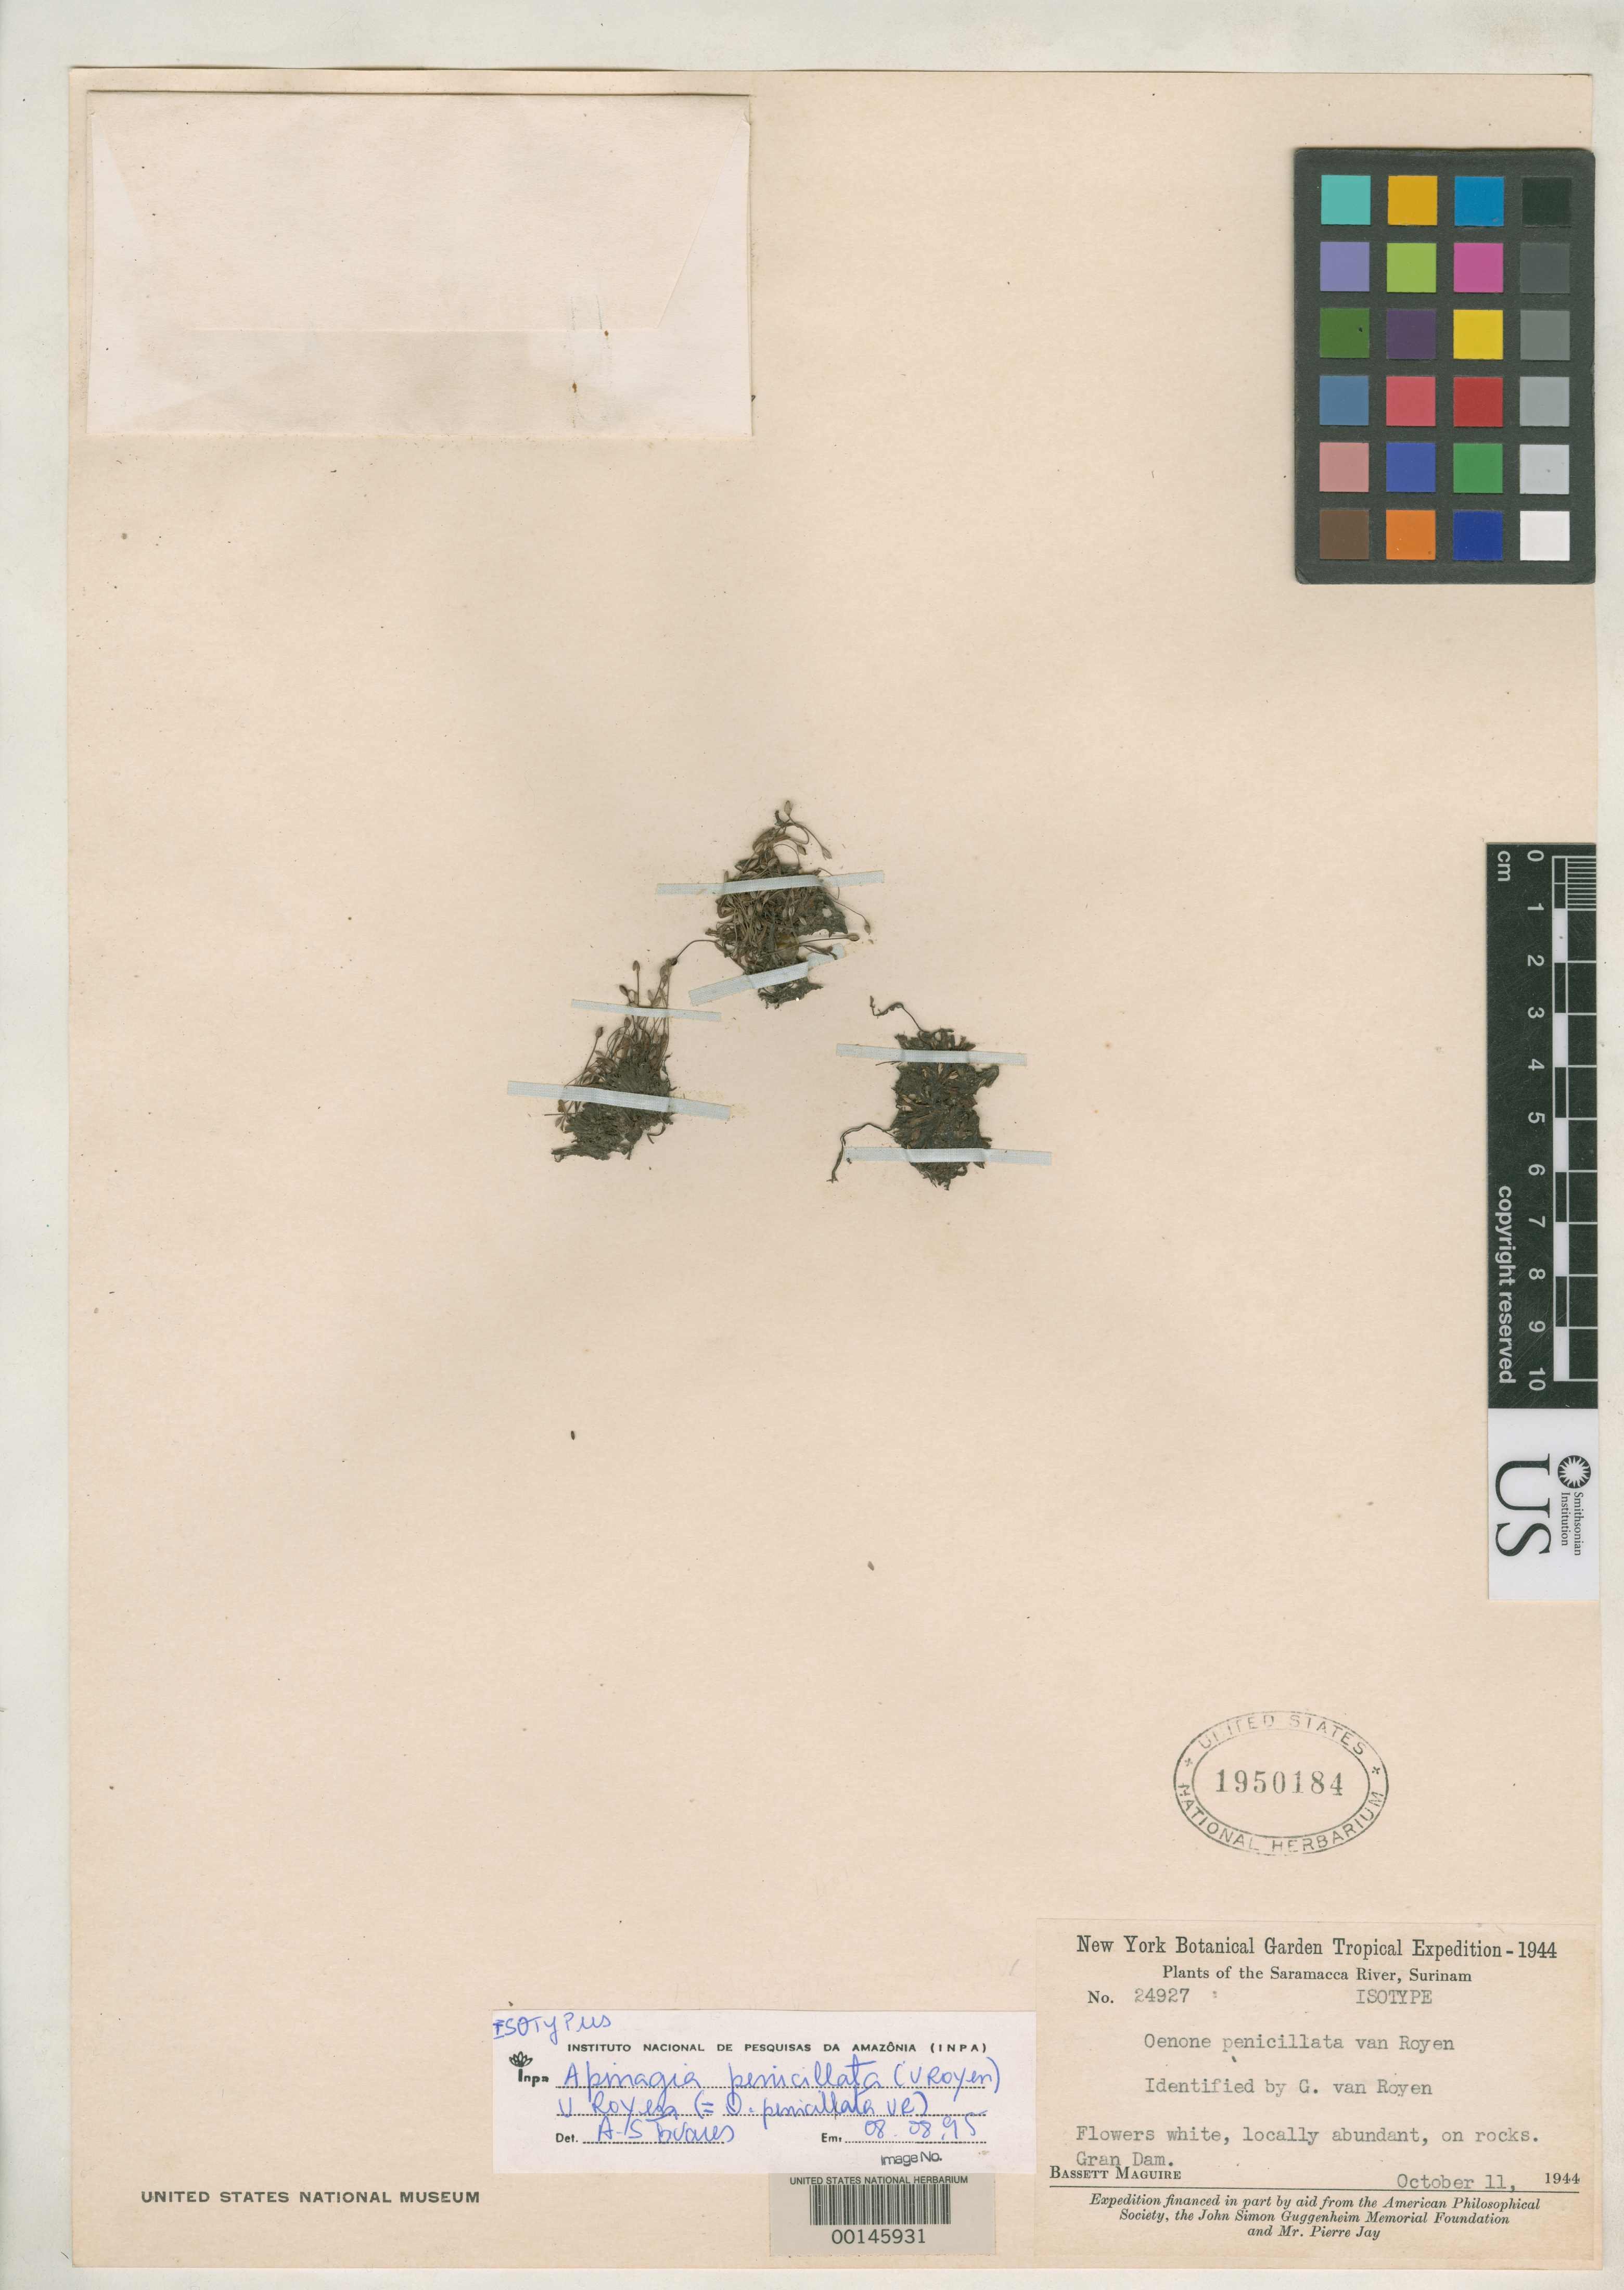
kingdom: Plantae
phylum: Tracheophyta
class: Magnoliopsida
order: Malpighiales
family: Podostemaceae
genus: Oenone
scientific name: Oenone penicillata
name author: P. Royen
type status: Isotype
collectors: B. Maguire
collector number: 24927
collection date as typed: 11 Oct 1944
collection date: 1944-10-11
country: Suriname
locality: Saramacca River, Gran Dam.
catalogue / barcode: US 1950184